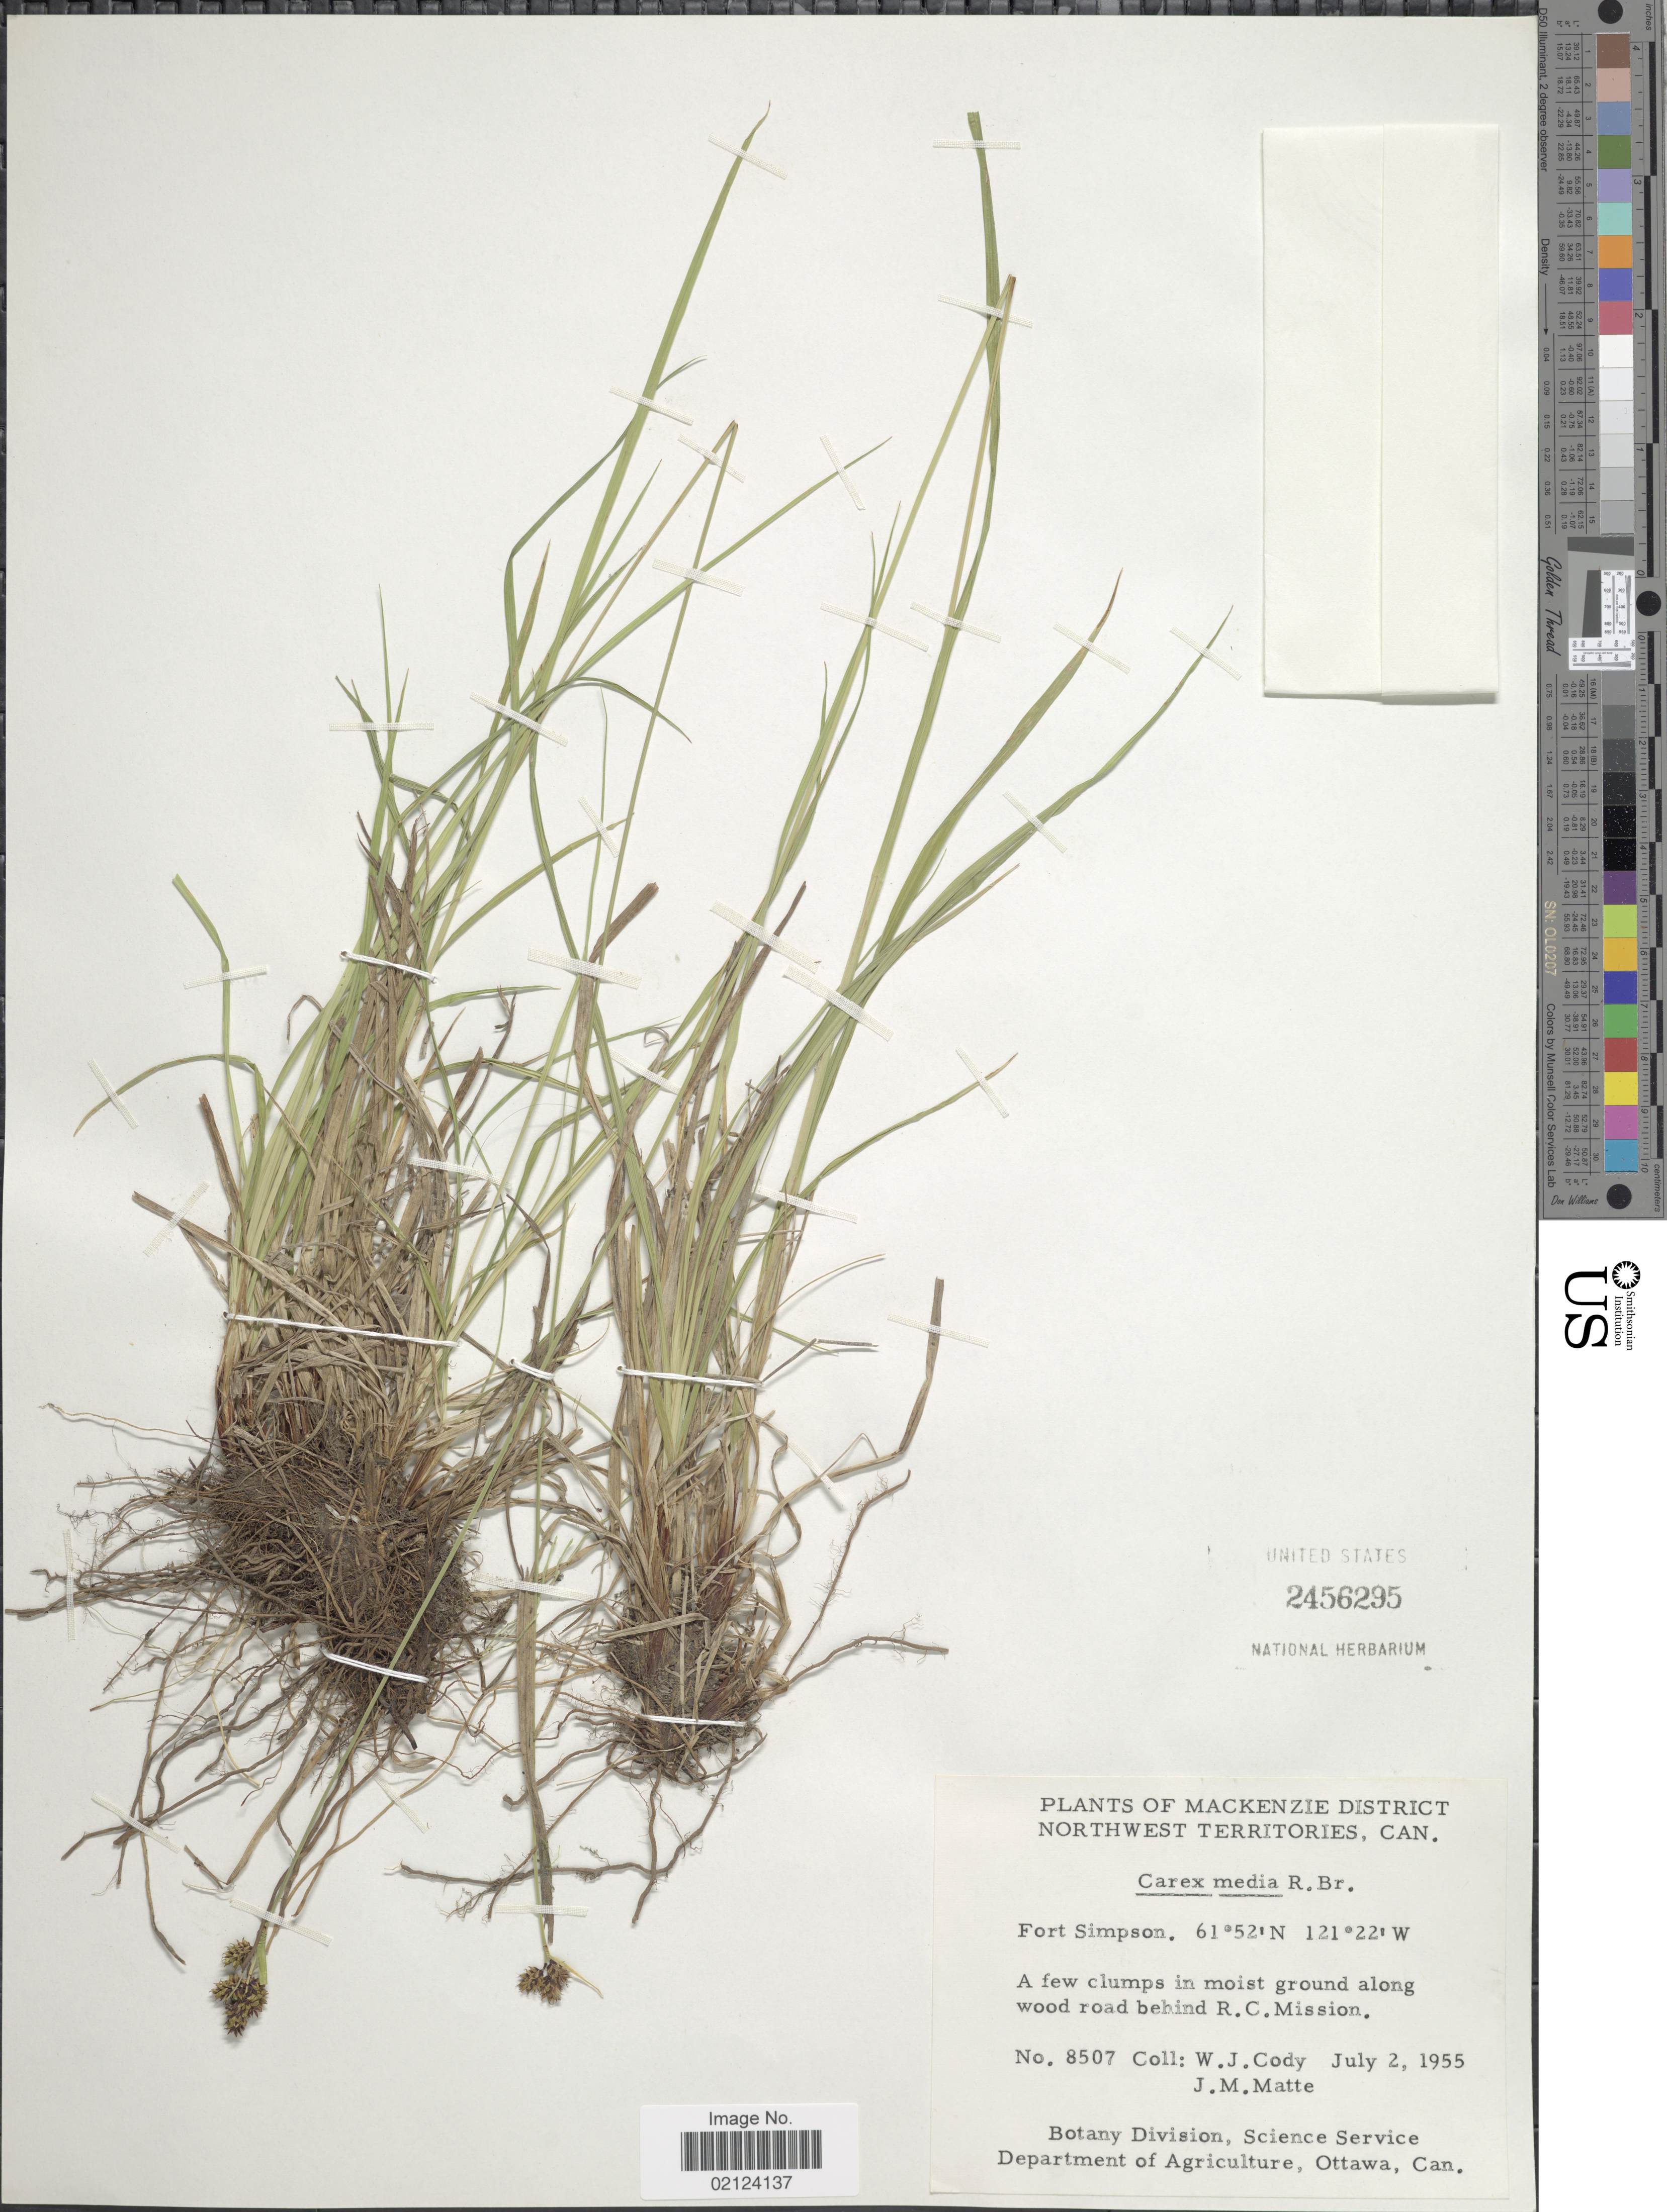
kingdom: Plantae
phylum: Tracheophyta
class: Liliopsida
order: Poales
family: Cyperaceae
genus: Carex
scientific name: Carex media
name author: R. Br.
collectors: W. Cody & J. Matte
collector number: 8507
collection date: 1955-07-02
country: Canada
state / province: Northwest Territories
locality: MacKenzie District. Fort Simpson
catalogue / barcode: US 2456295